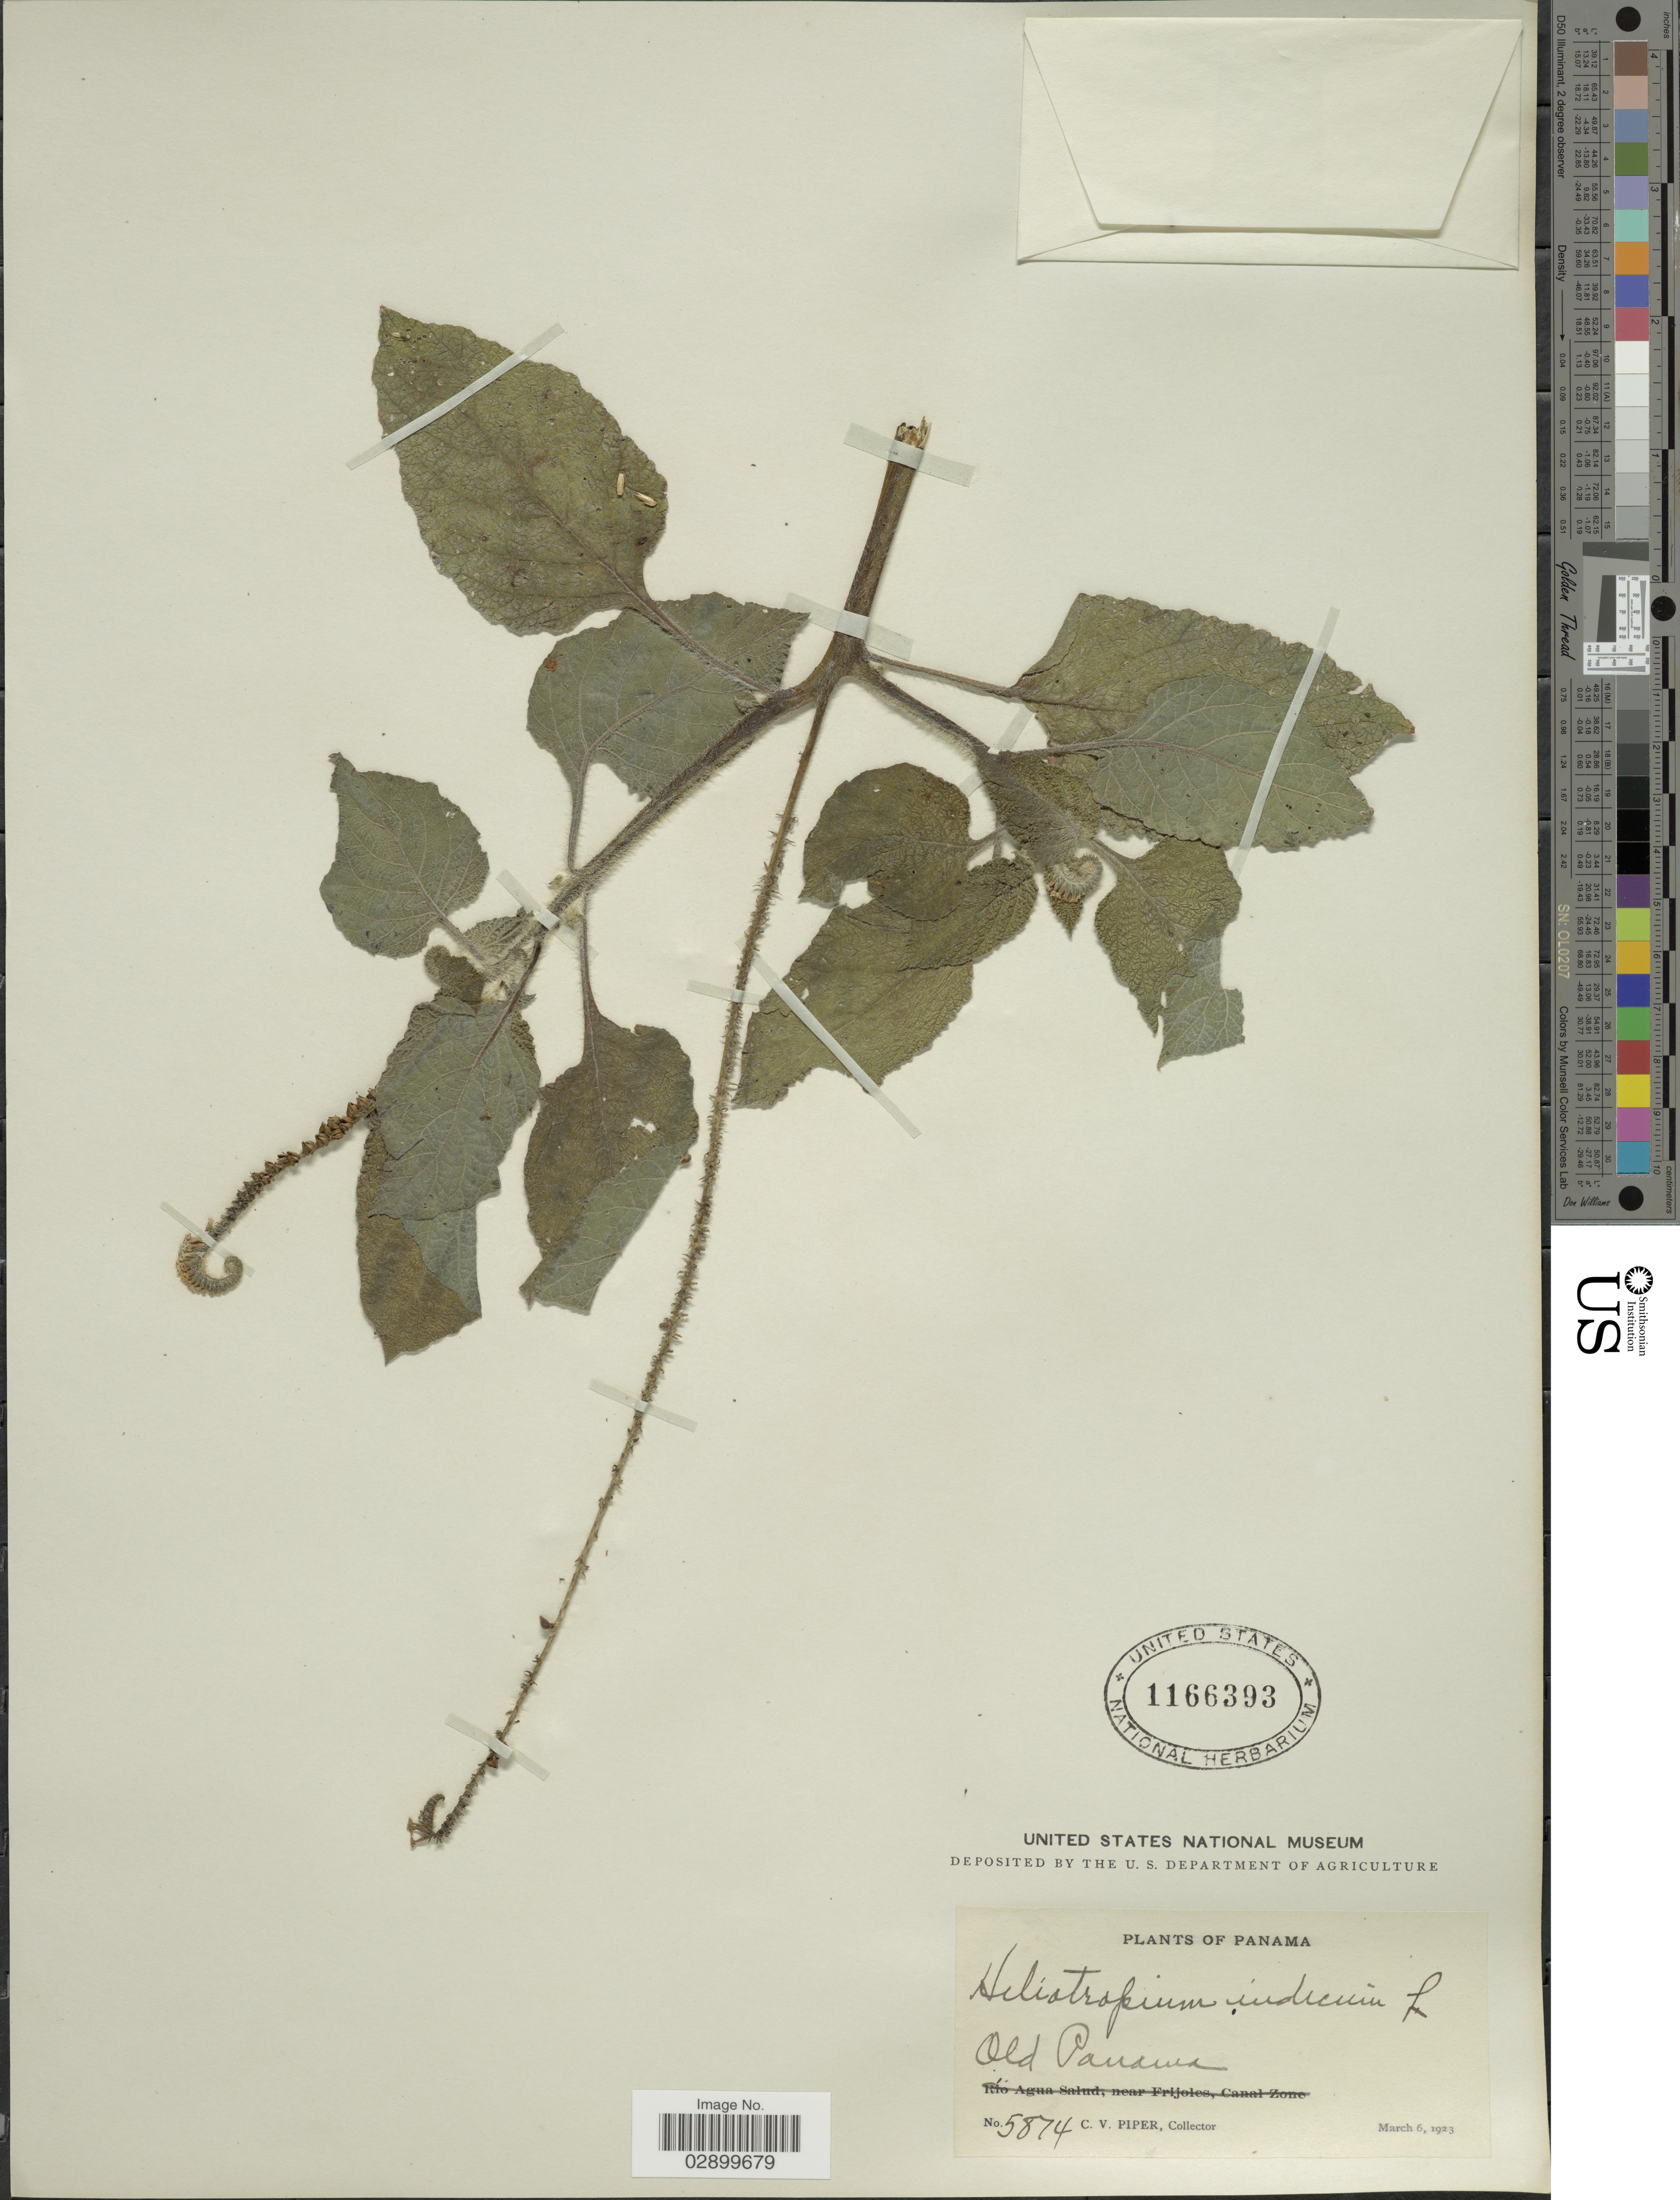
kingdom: Plantae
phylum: Tracheophyta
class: Magnoliopsida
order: Boraginales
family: Heliotropiaceae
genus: Heliotropium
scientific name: Heliotropium indicum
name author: L.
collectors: C. V. Piper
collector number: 5874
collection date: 1923-03-06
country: Panama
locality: Old Panama.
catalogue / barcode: US 1166393